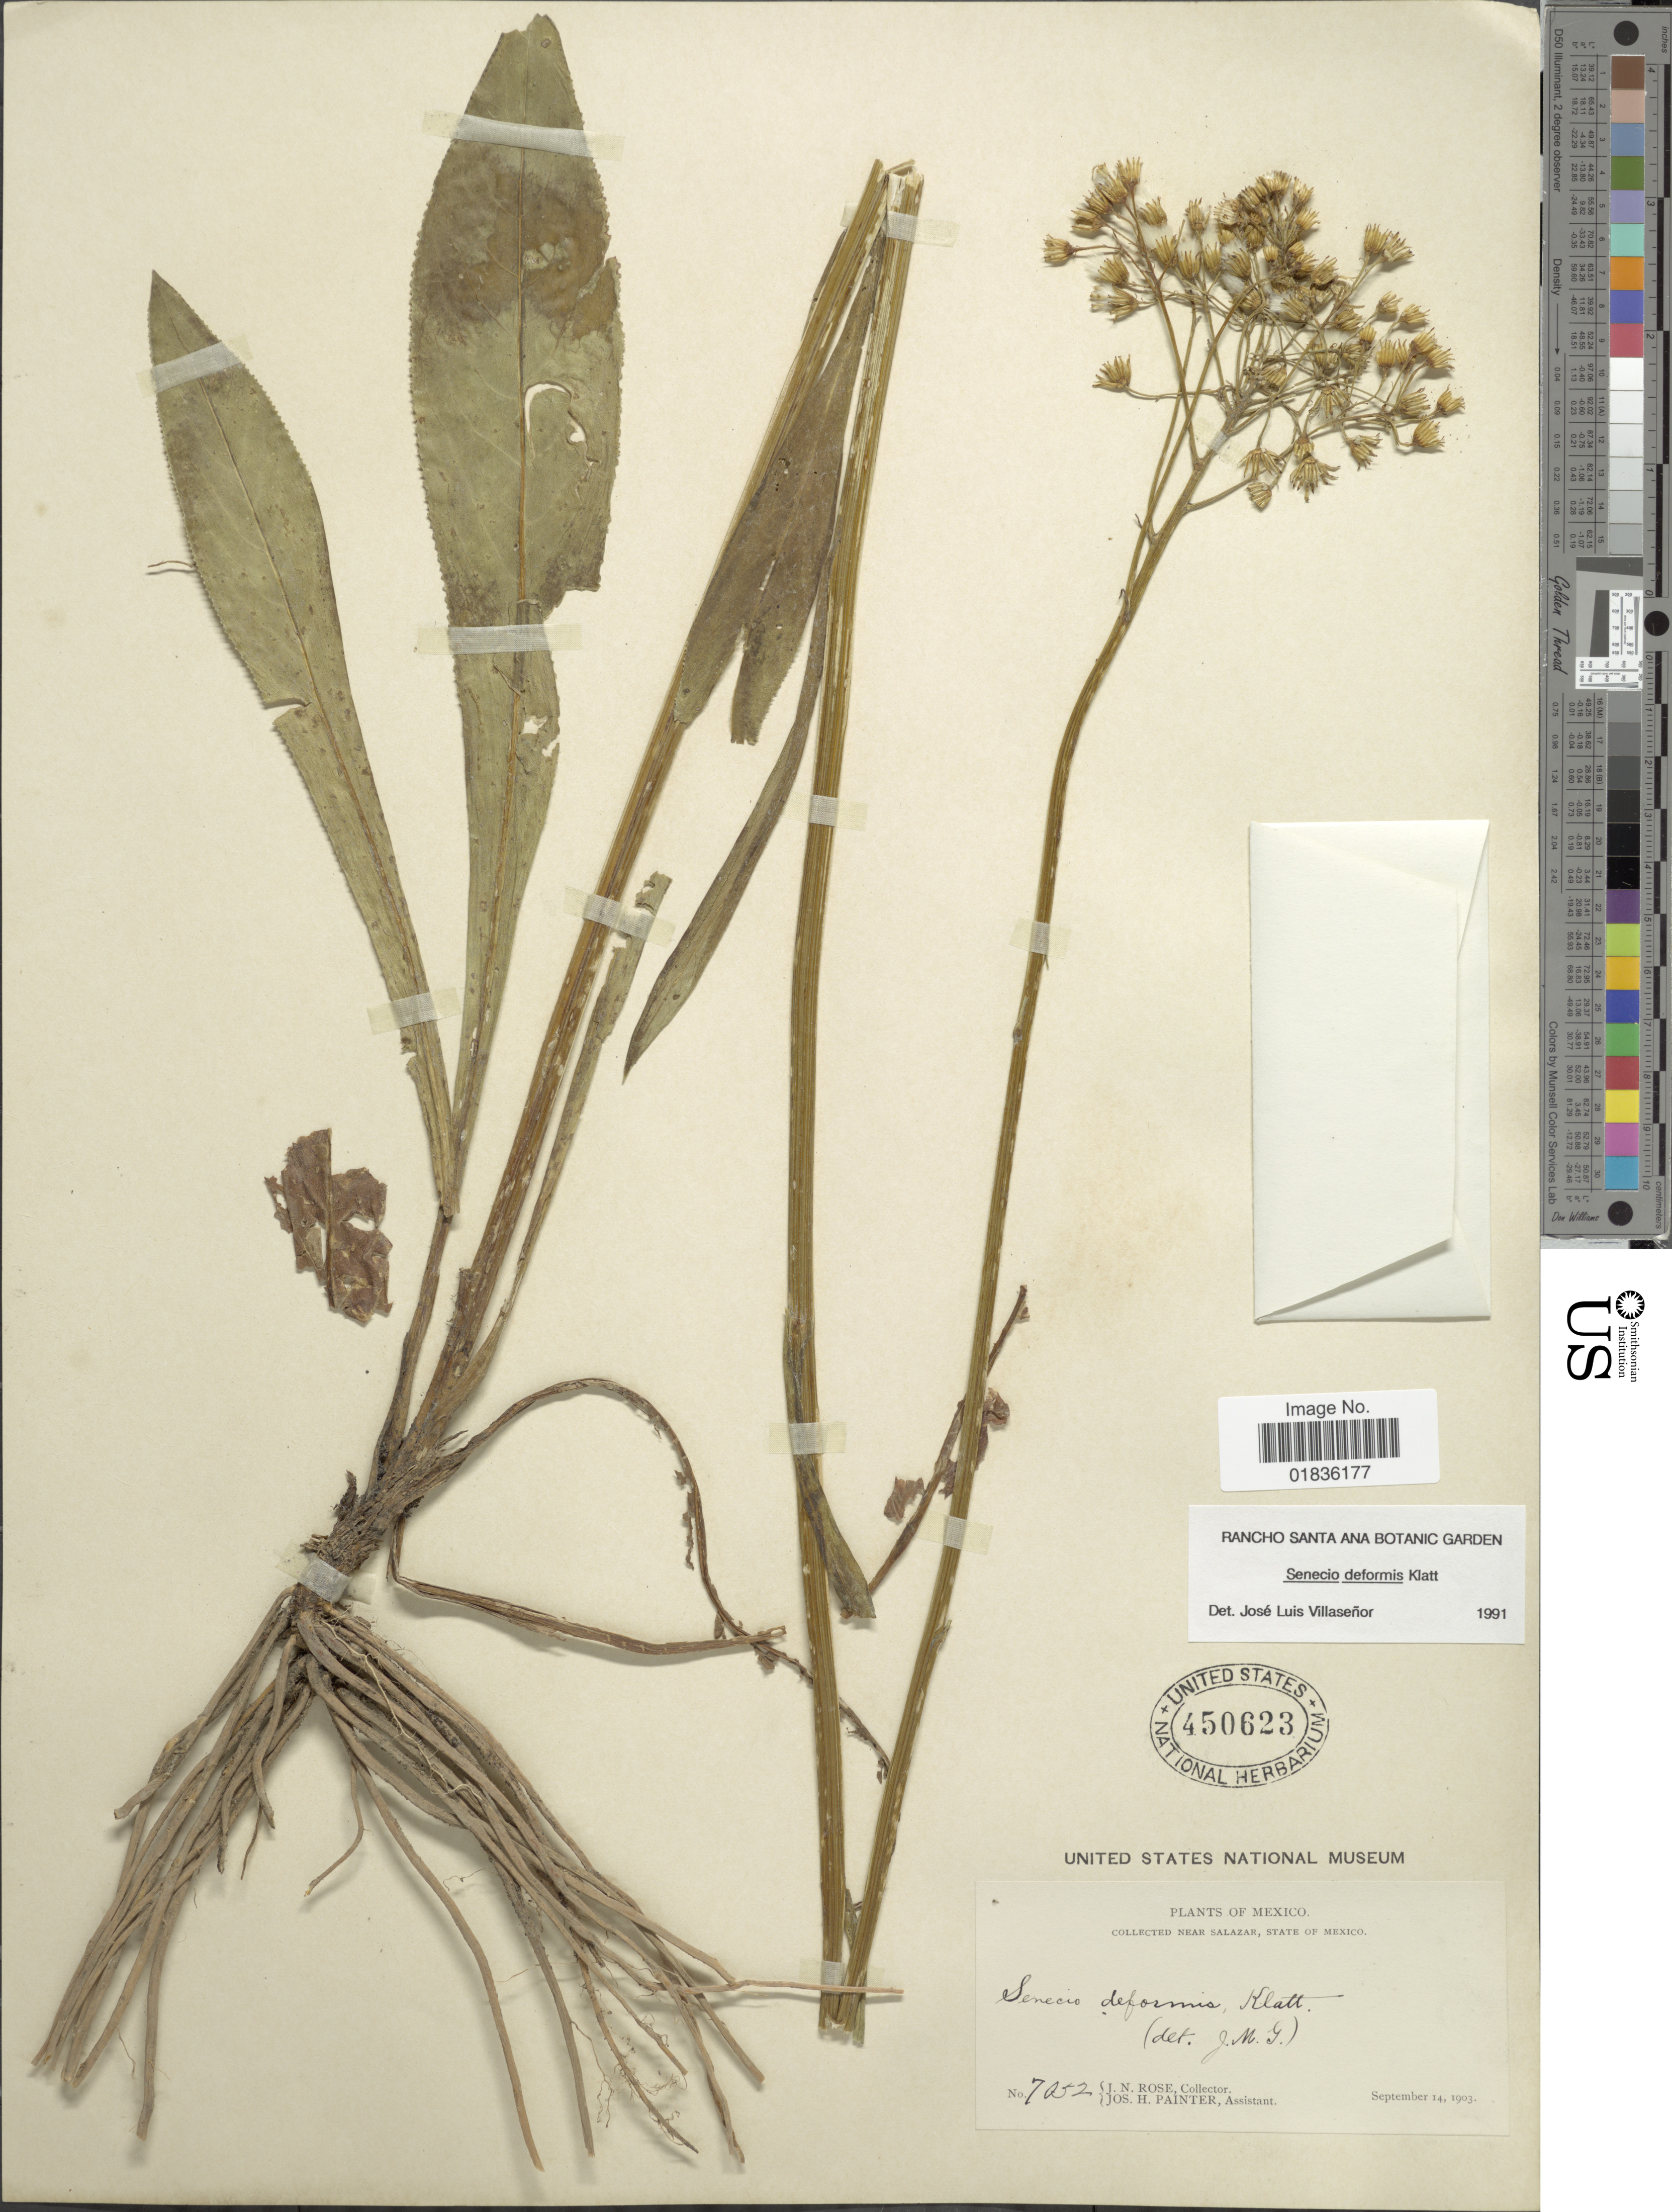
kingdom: Plantae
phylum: Tracheophyta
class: Magnoliopsida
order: Asterales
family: Asteraceae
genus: Senecio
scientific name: Senecio deformis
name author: Klatt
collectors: J. N. Rose & J. H. Painter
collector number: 7052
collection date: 1903-09-14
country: Mexico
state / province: México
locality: Near Salazar.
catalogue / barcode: US 450623